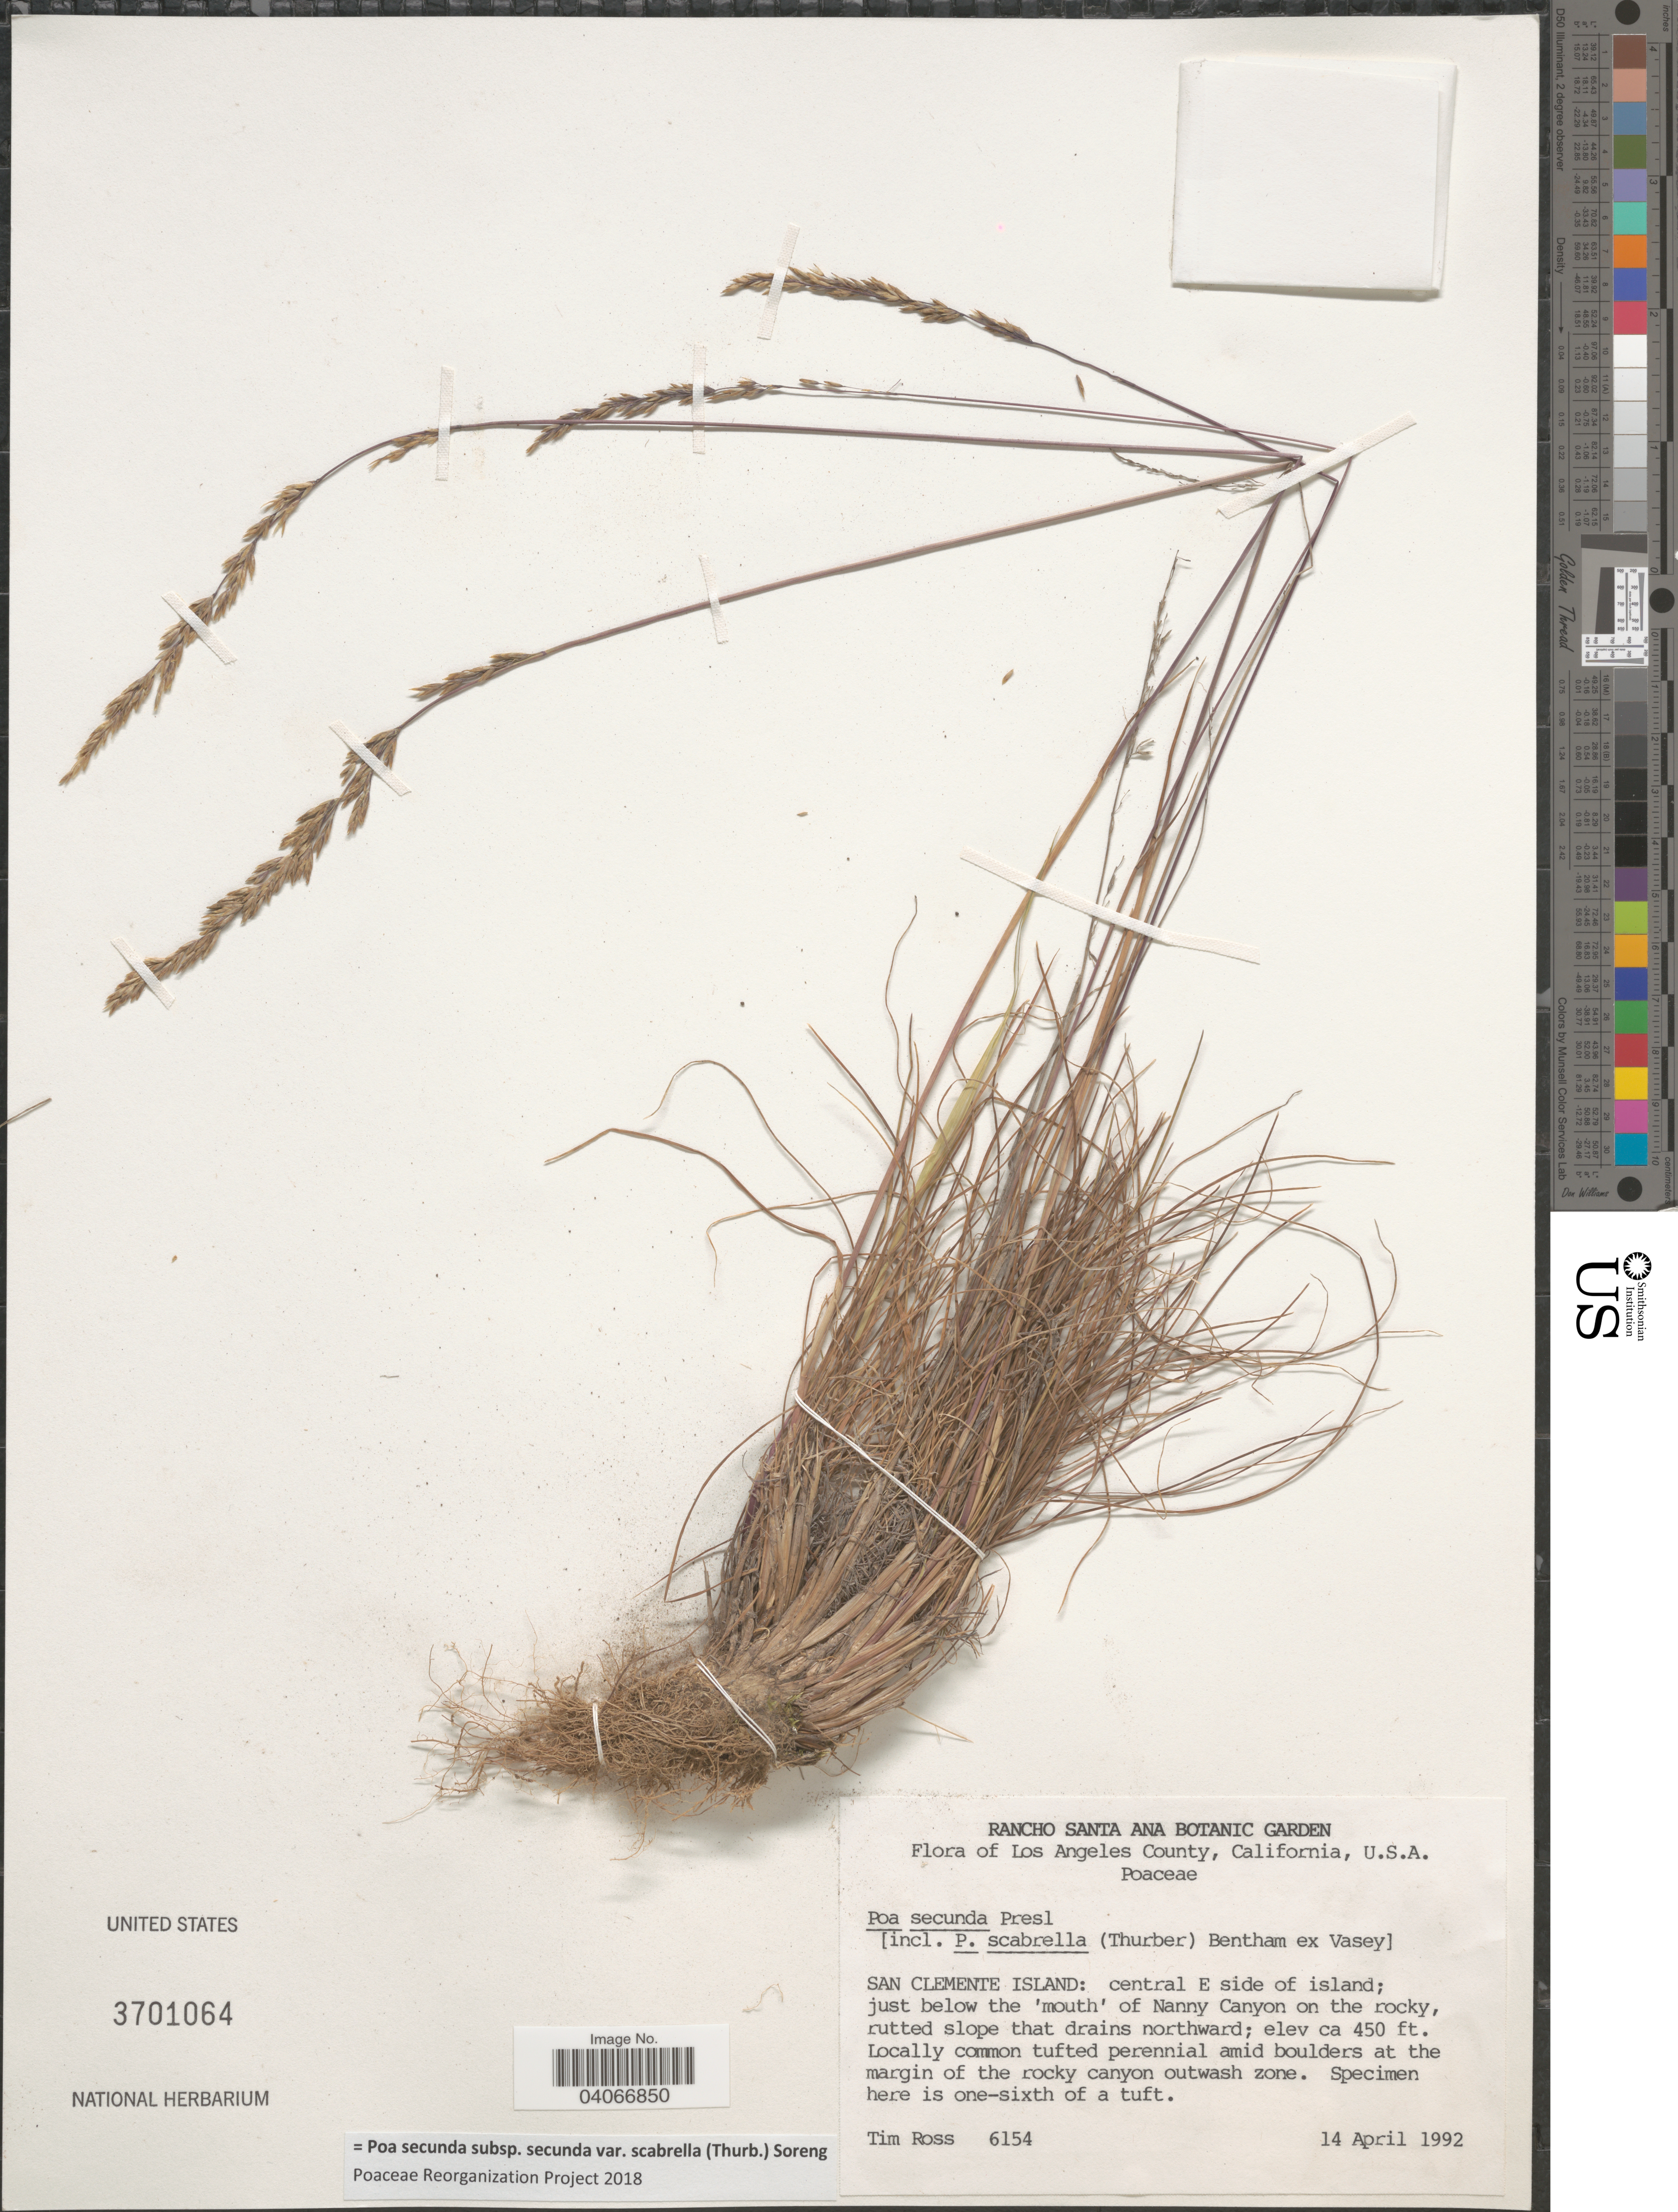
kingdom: Plantae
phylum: Tracheophyta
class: Liliopsida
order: Poales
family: Poaceae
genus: Poa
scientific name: Poa secunda subsp. secunda var. scabrella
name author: (Thurb.) Soreng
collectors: T. Ross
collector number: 6154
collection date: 1992-04-14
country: United States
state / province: California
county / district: Los Angeles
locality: Los Angeles County. San Clemente Island: central E side of island; just below the 'mouth' of Nanny Canyon on the rocky, rutted slope that drains northward.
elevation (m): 137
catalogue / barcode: US 3701064